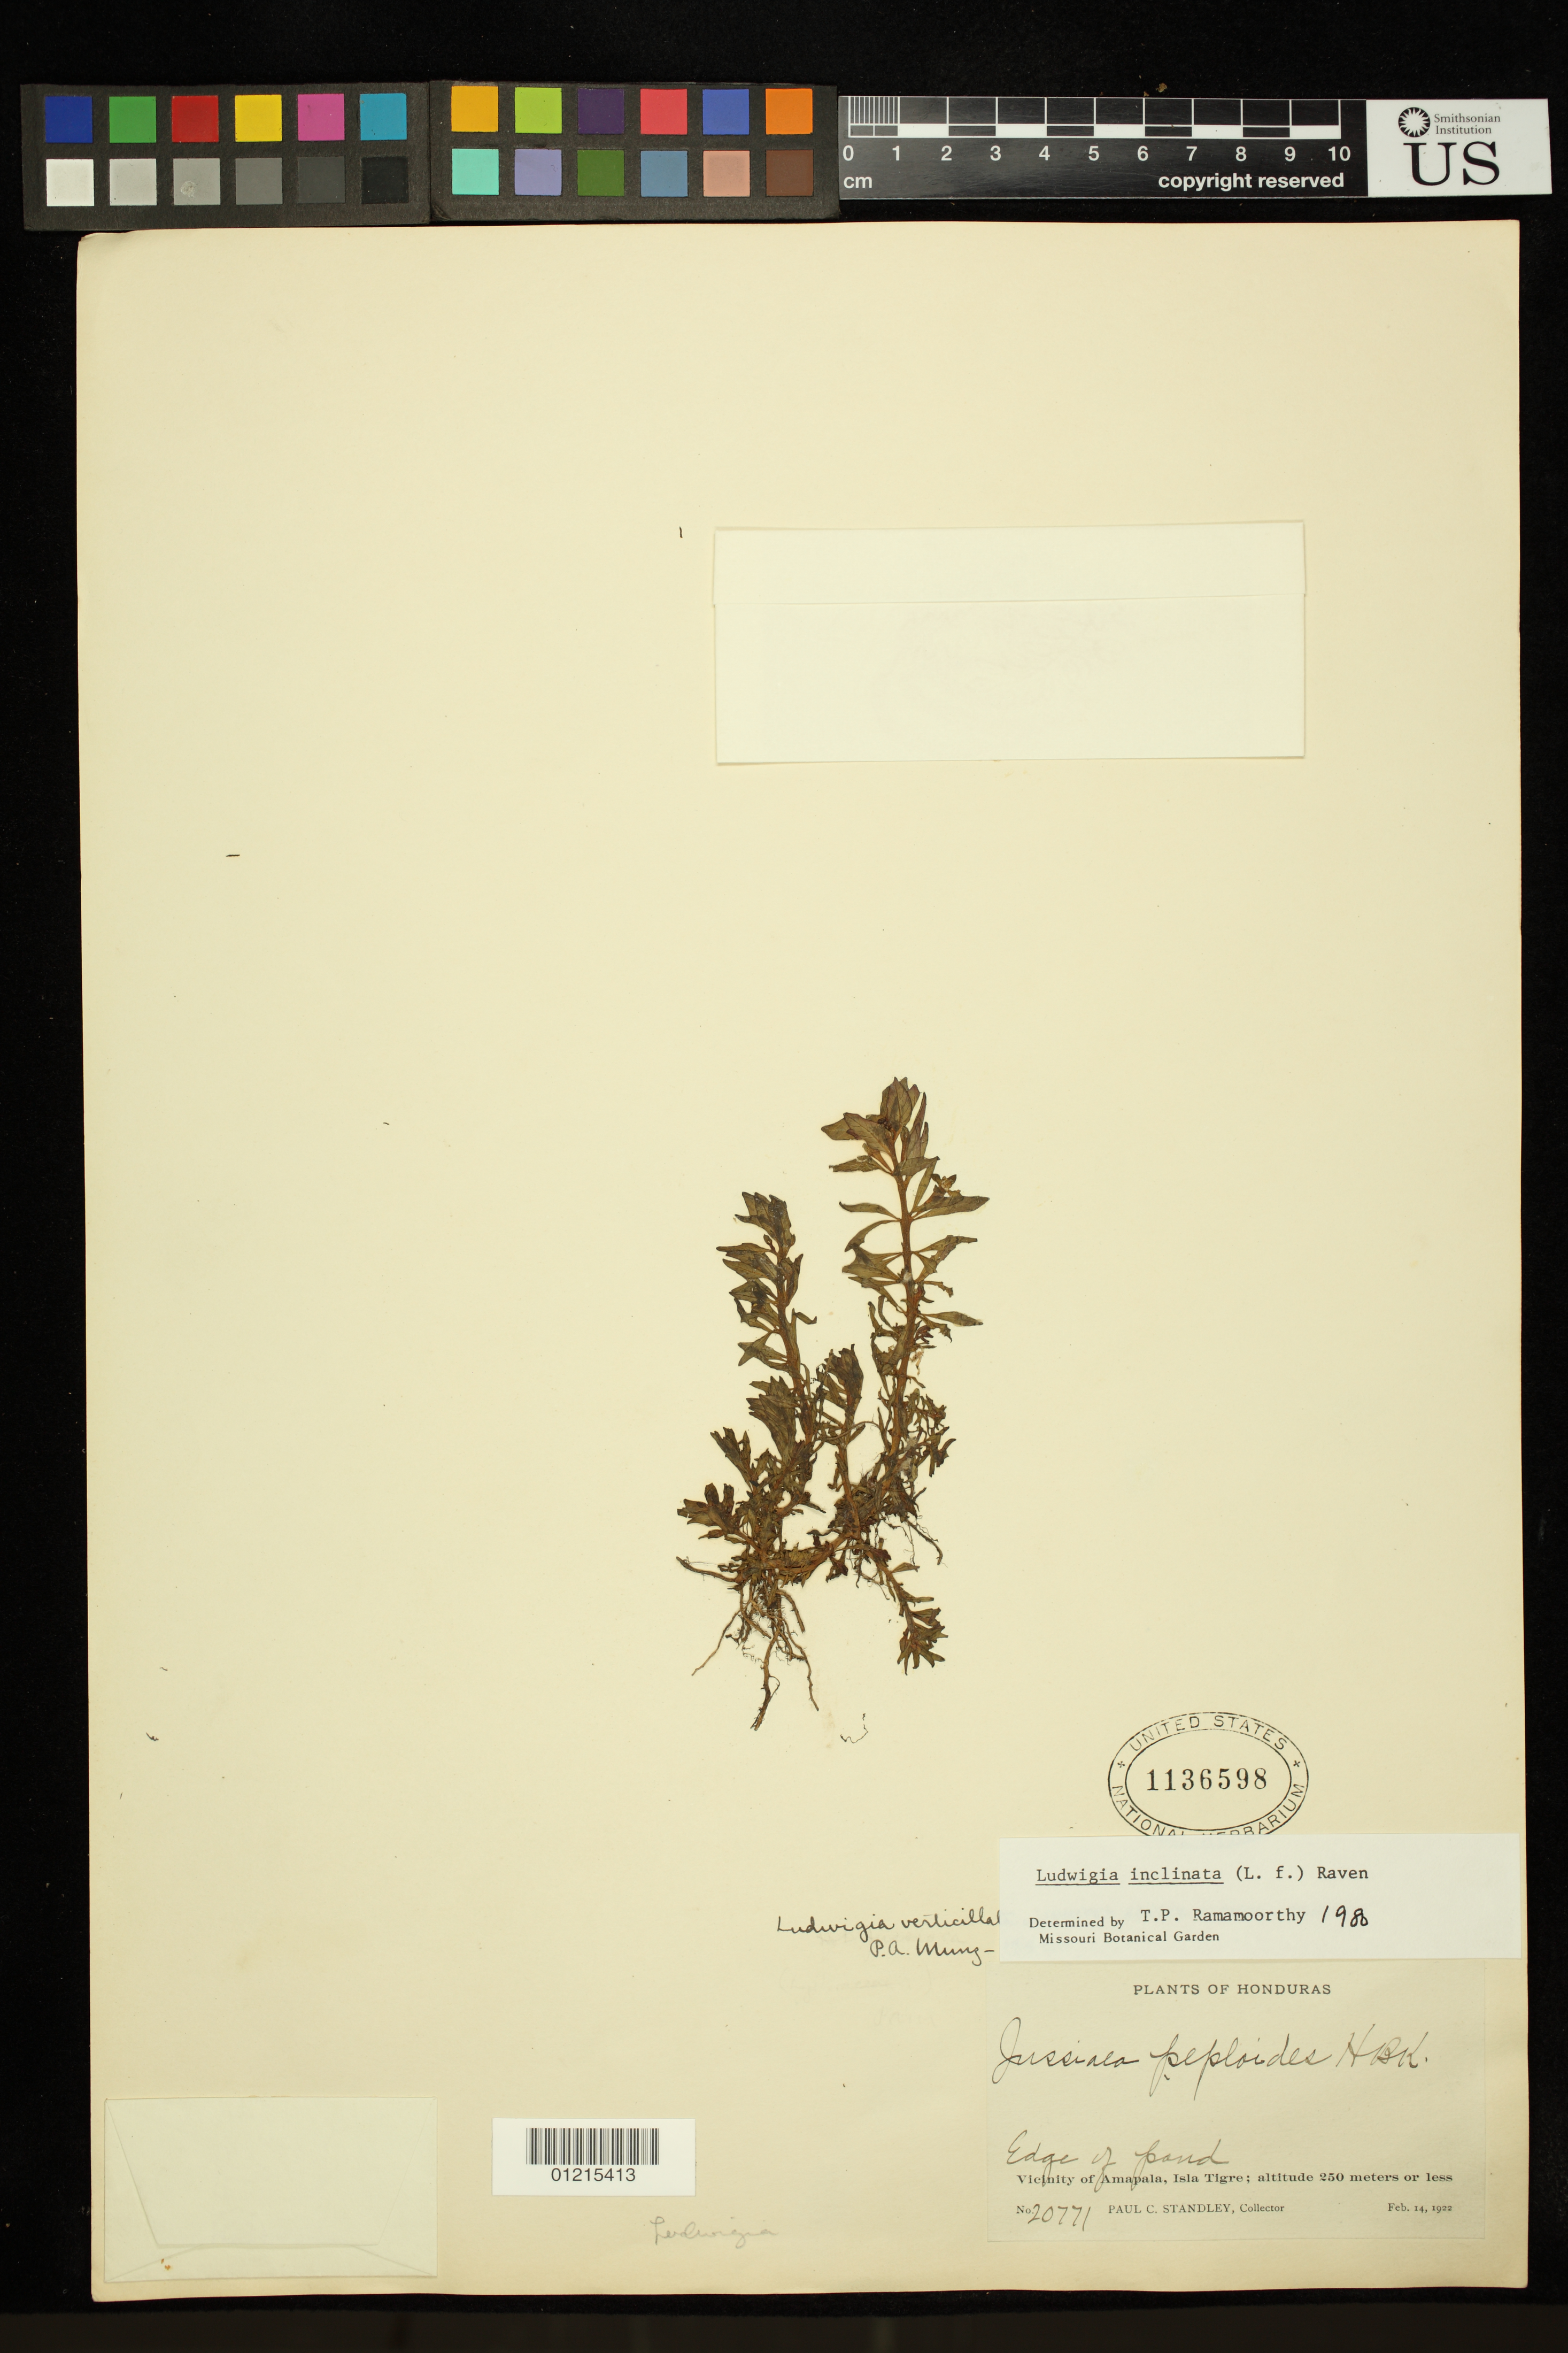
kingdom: Plantae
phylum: Tracheophyta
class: Magnoliopsida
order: Myrtales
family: Onagraceae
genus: Ludwigia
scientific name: Ludwigia inclinata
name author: (L. f.) M. Gómez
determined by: Ramamoorthy, T. P.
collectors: P. C. Standley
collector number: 20771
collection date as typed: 14 Feb 1922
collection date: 1922-02-14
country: Honduras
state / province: Valle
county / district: Amapala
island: Isla Tigre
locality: Vicinity of Amapala, Isla Tigre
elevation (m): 250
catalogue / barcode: US 1136598